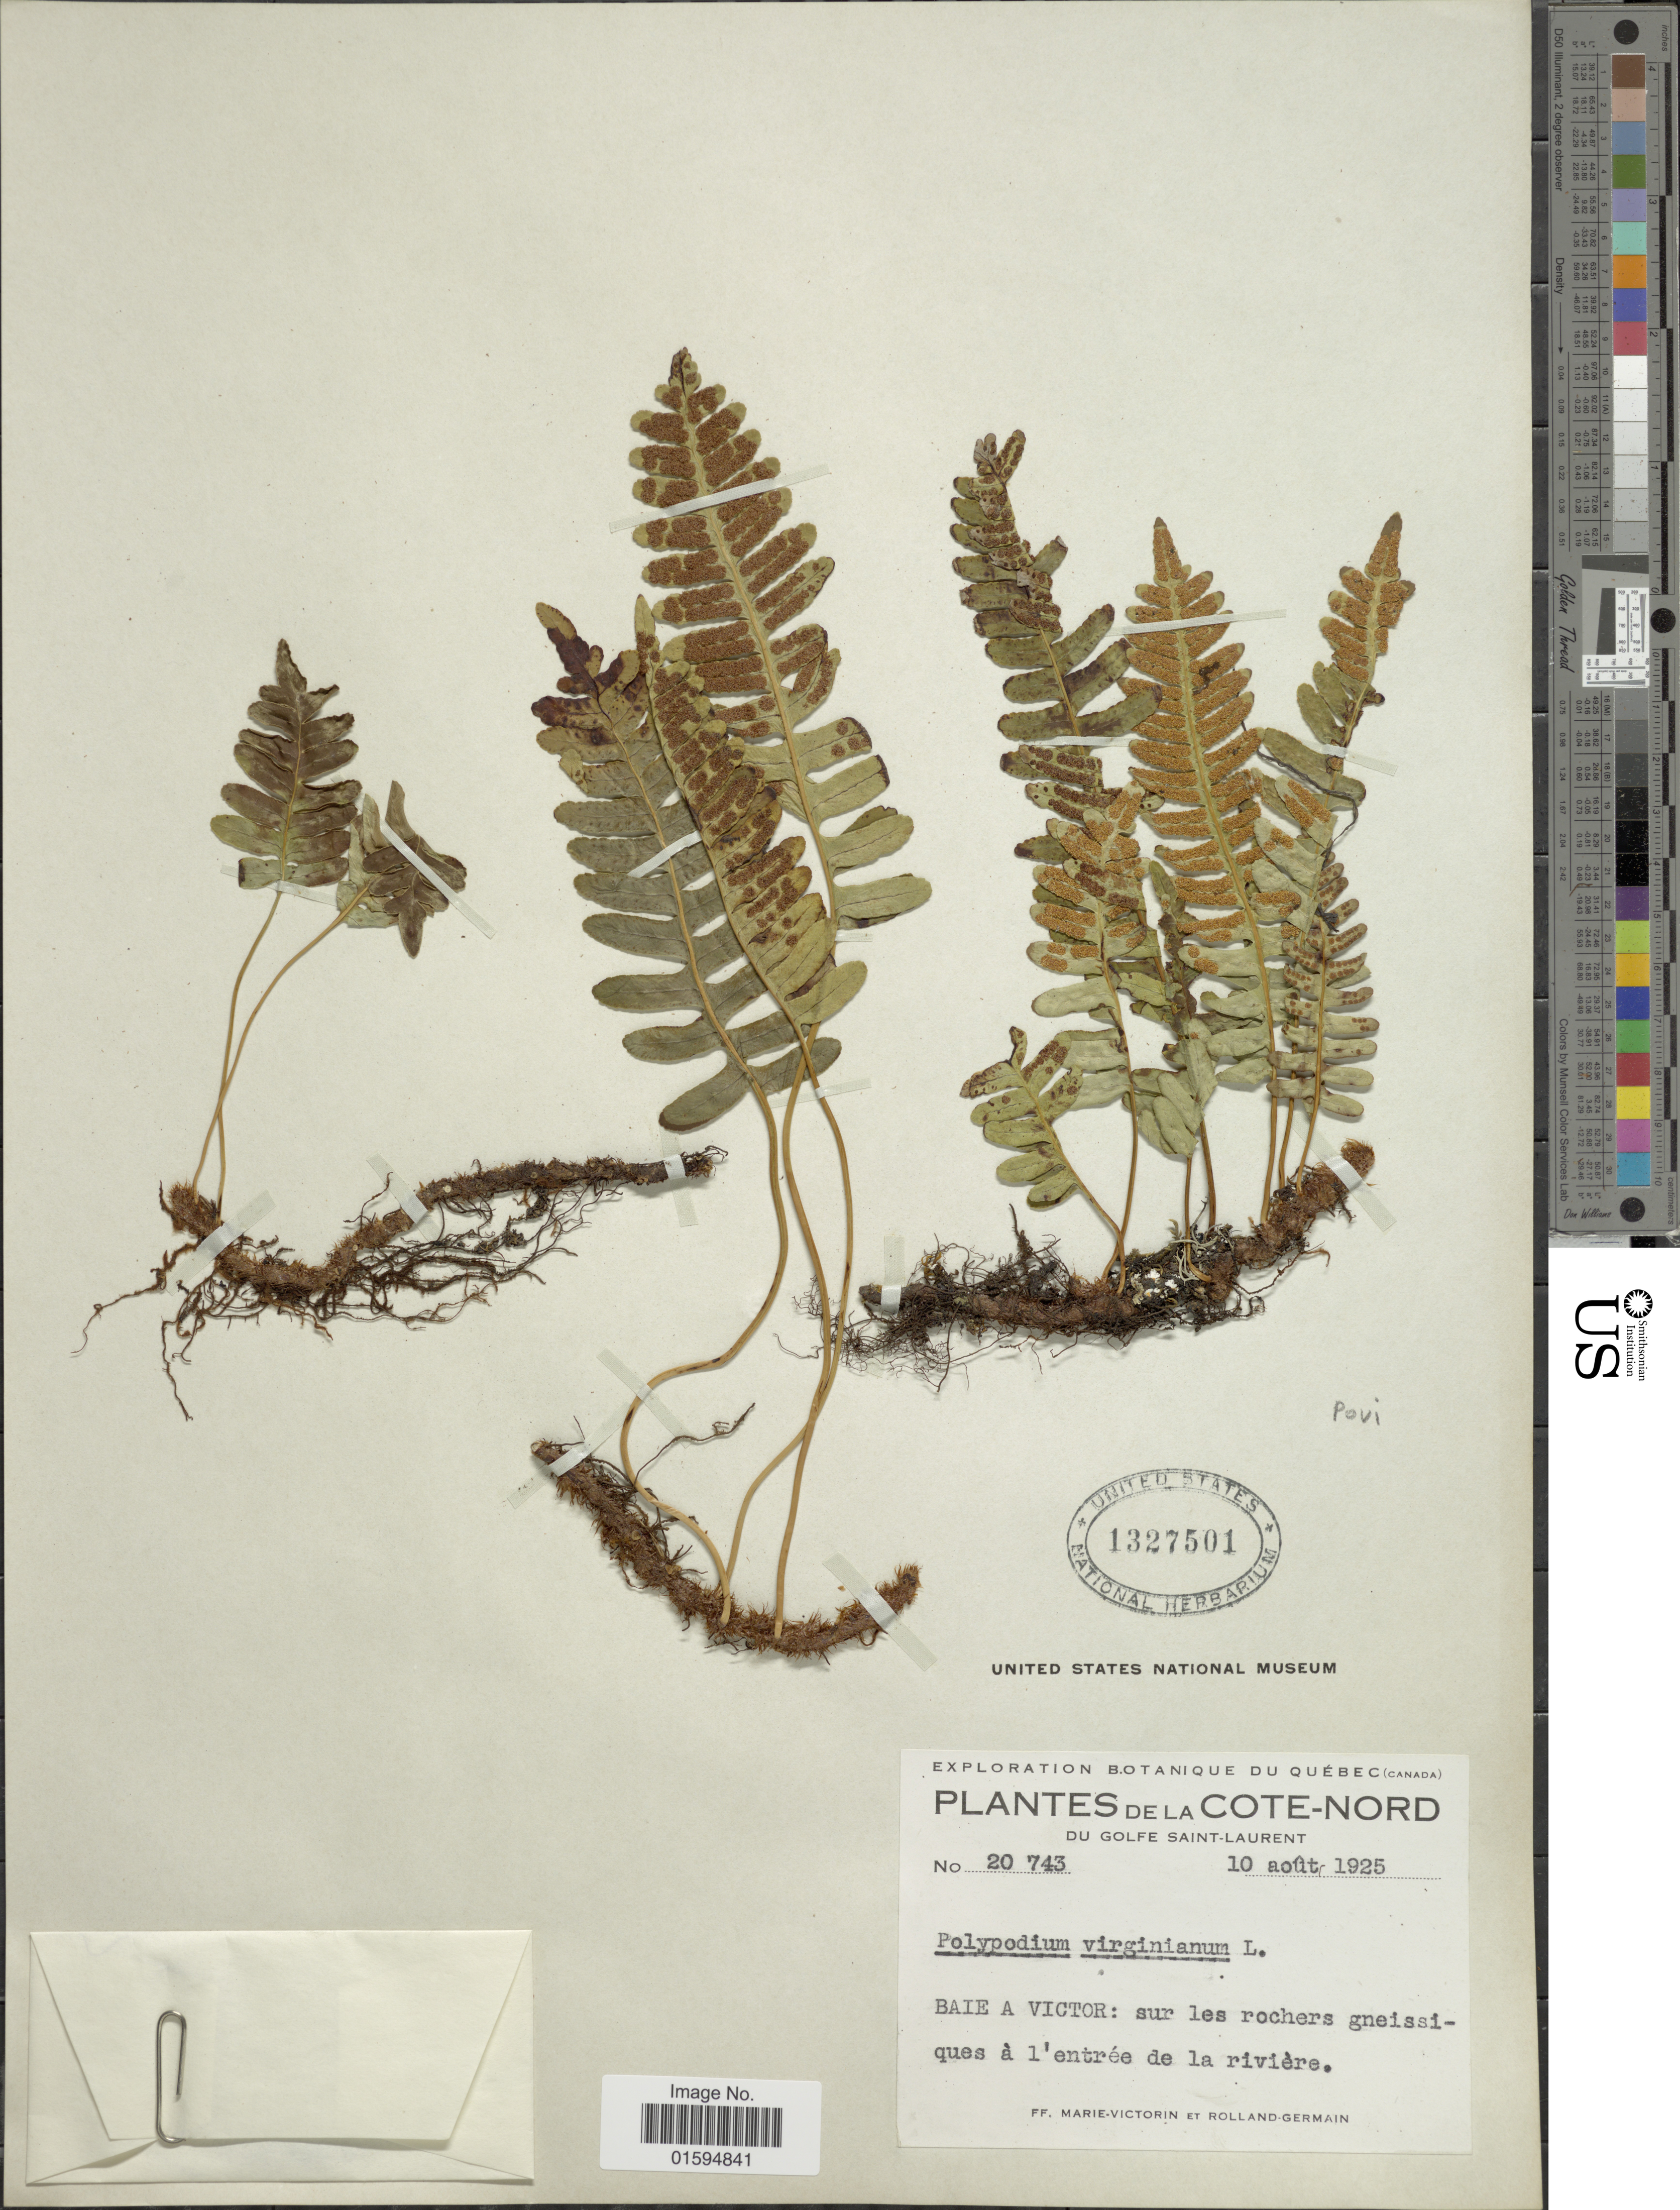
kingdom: Plantae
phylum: Tracheophyta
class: Polypodiopsida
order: Polypodiales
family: Polypodiaceae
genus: Polypodium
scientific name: Polypodium virginianum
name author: L.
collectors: Fr. Marie-Victorin & Rolland-Germain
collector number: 20743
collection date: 1925-08-10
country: Canada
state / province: Quebec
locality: De la Cote-Nord,Du Golfe Saint-Laurant, Baie a Victor: sur les rochers gneissiques a l'entree de la riviere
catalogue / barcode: US 1327501